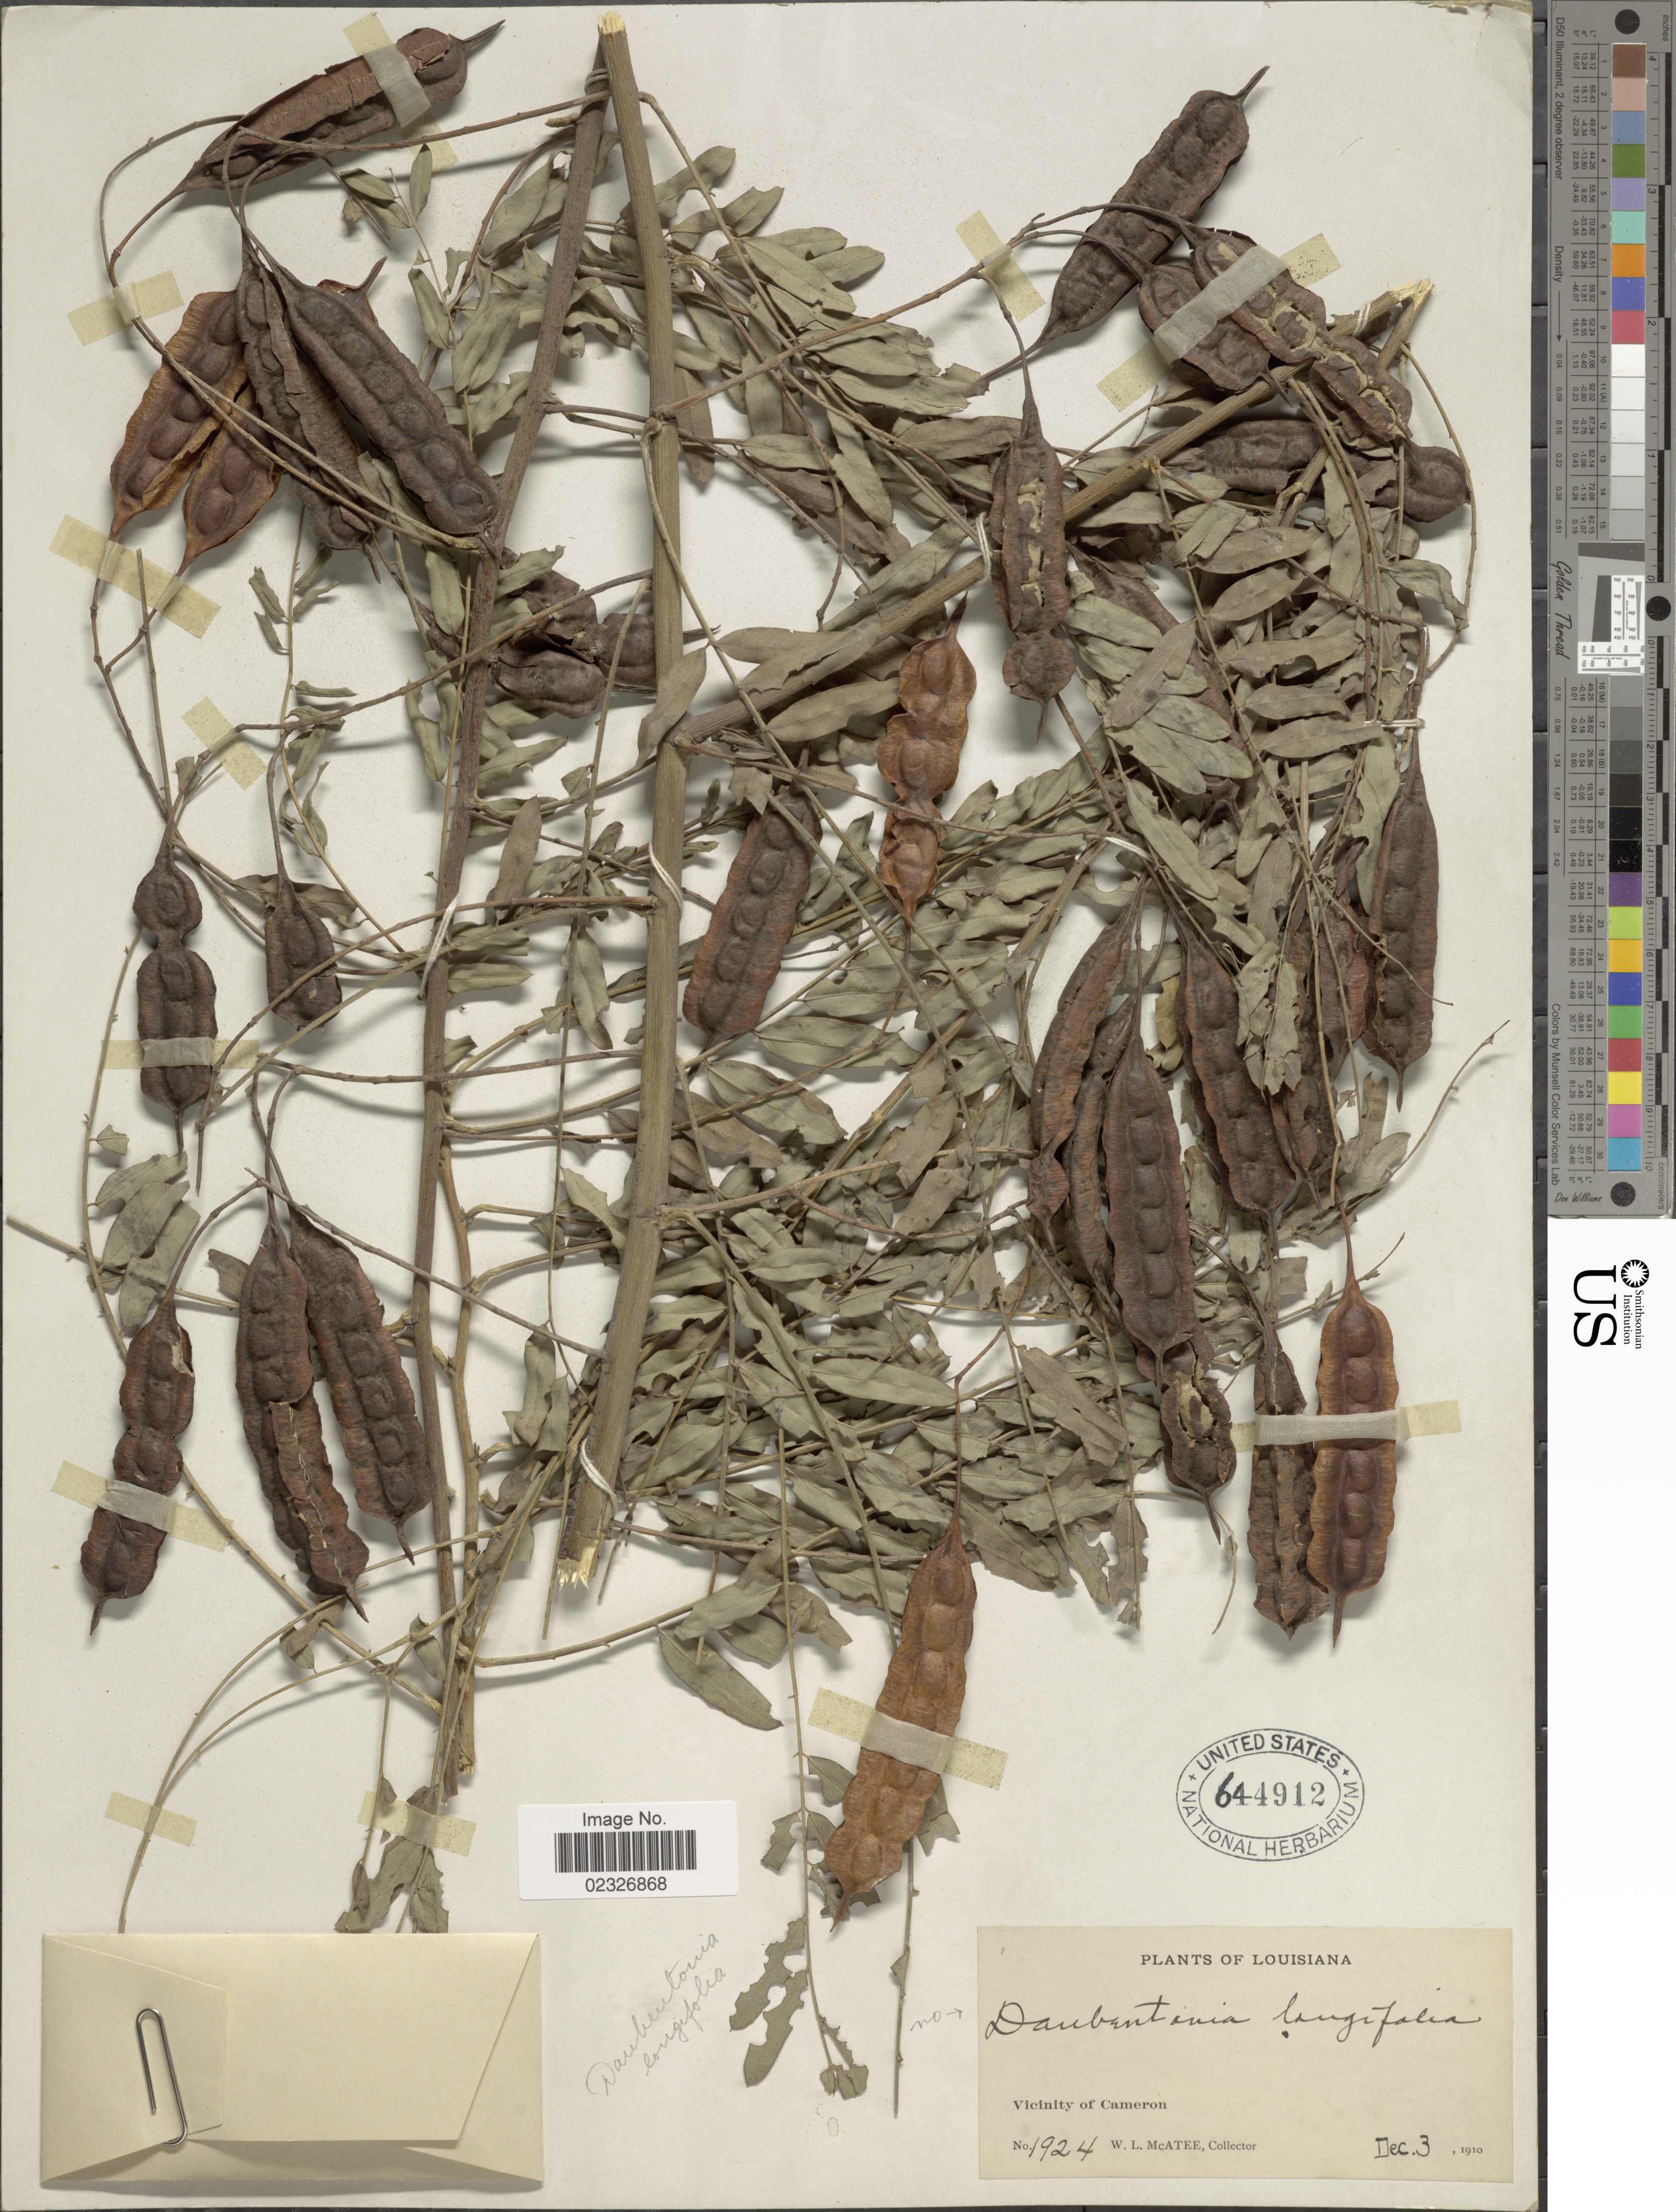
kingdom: Plantae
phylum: Tracheophyta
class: Magnoliopsida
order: Fabales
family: Fabaceae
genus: Sesbania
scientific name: Sesbania drummondii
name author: (Rydb.) Cory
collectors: W. McAtee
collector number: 1924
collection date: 1910-12-03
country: United States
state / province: Louisiana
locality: Vicinity of Cameron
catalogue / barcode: US 644912